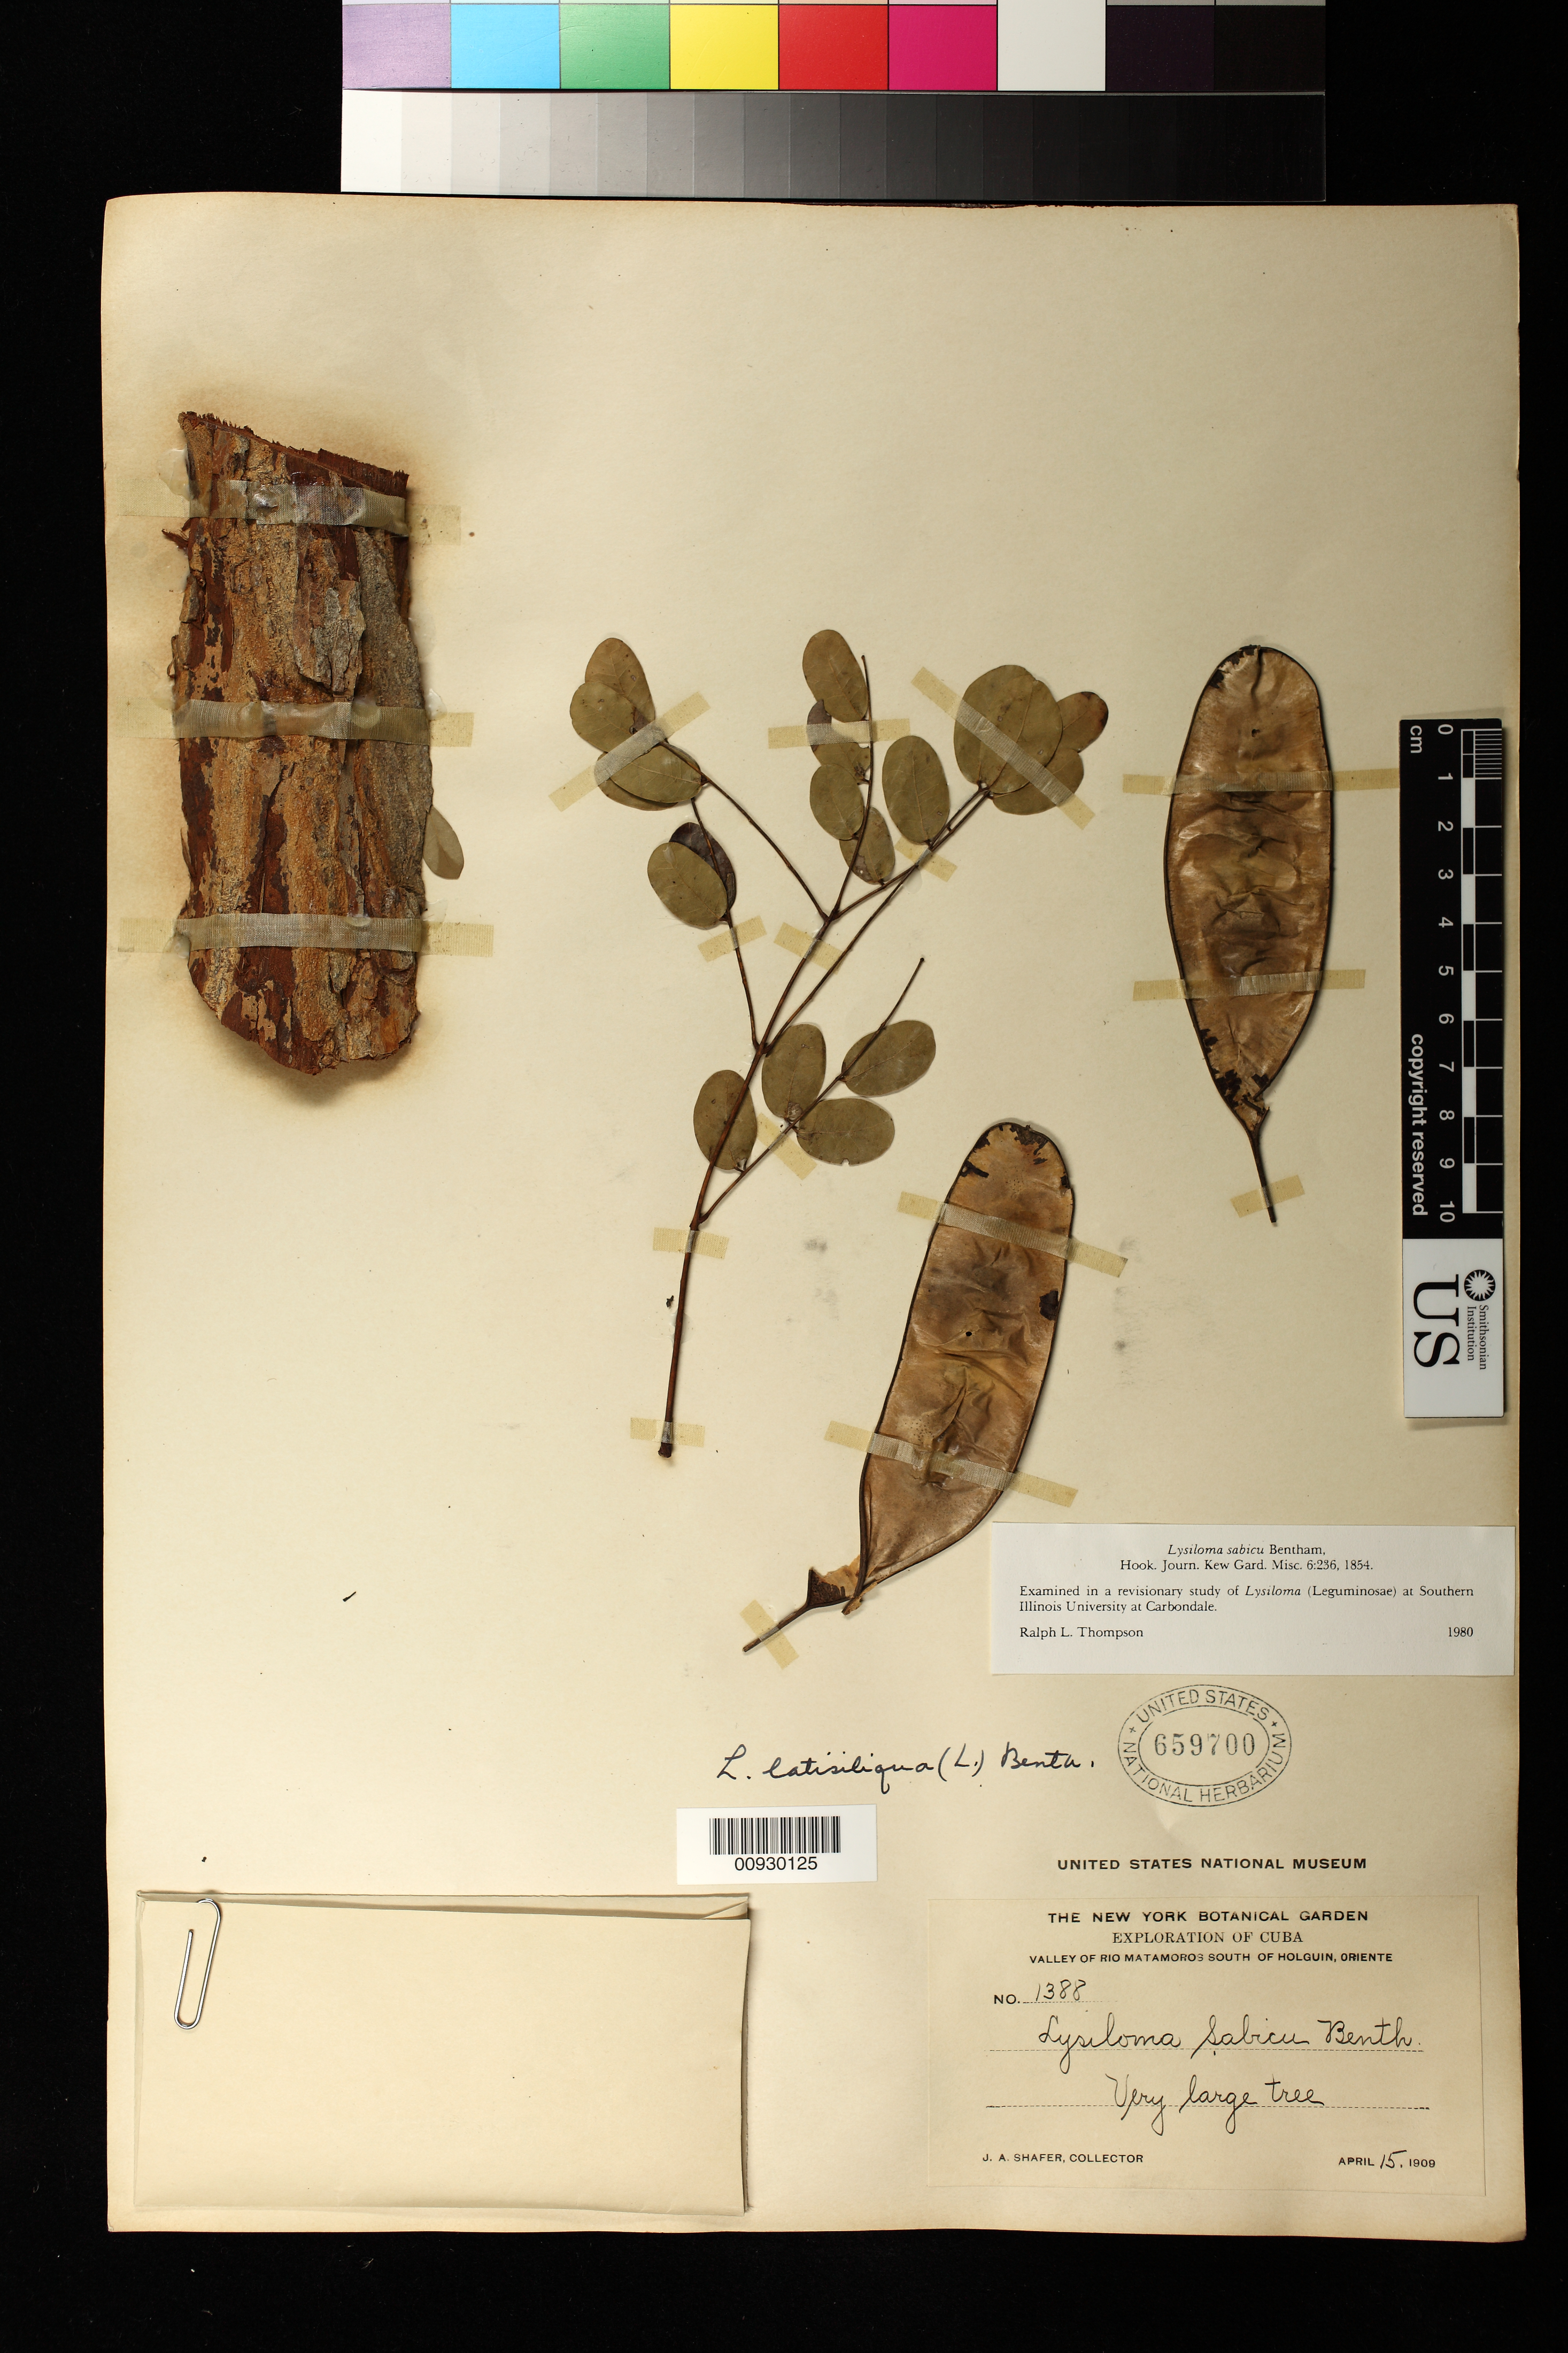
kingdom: Plantae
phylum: Tracheophyta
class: Magnoliopsida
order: Fabales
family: Fabaceae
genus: Lysiloma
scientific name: Lysiloma sabicu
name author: Benth.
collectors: J. A. Shafer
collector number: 1388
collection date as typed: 15 Apr 1909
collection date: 1909-04-15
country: Cuba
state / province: Holguín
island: Cuba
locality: Valley of Rio Matamoros South of Holguin, Oriente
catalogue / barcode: US 659700